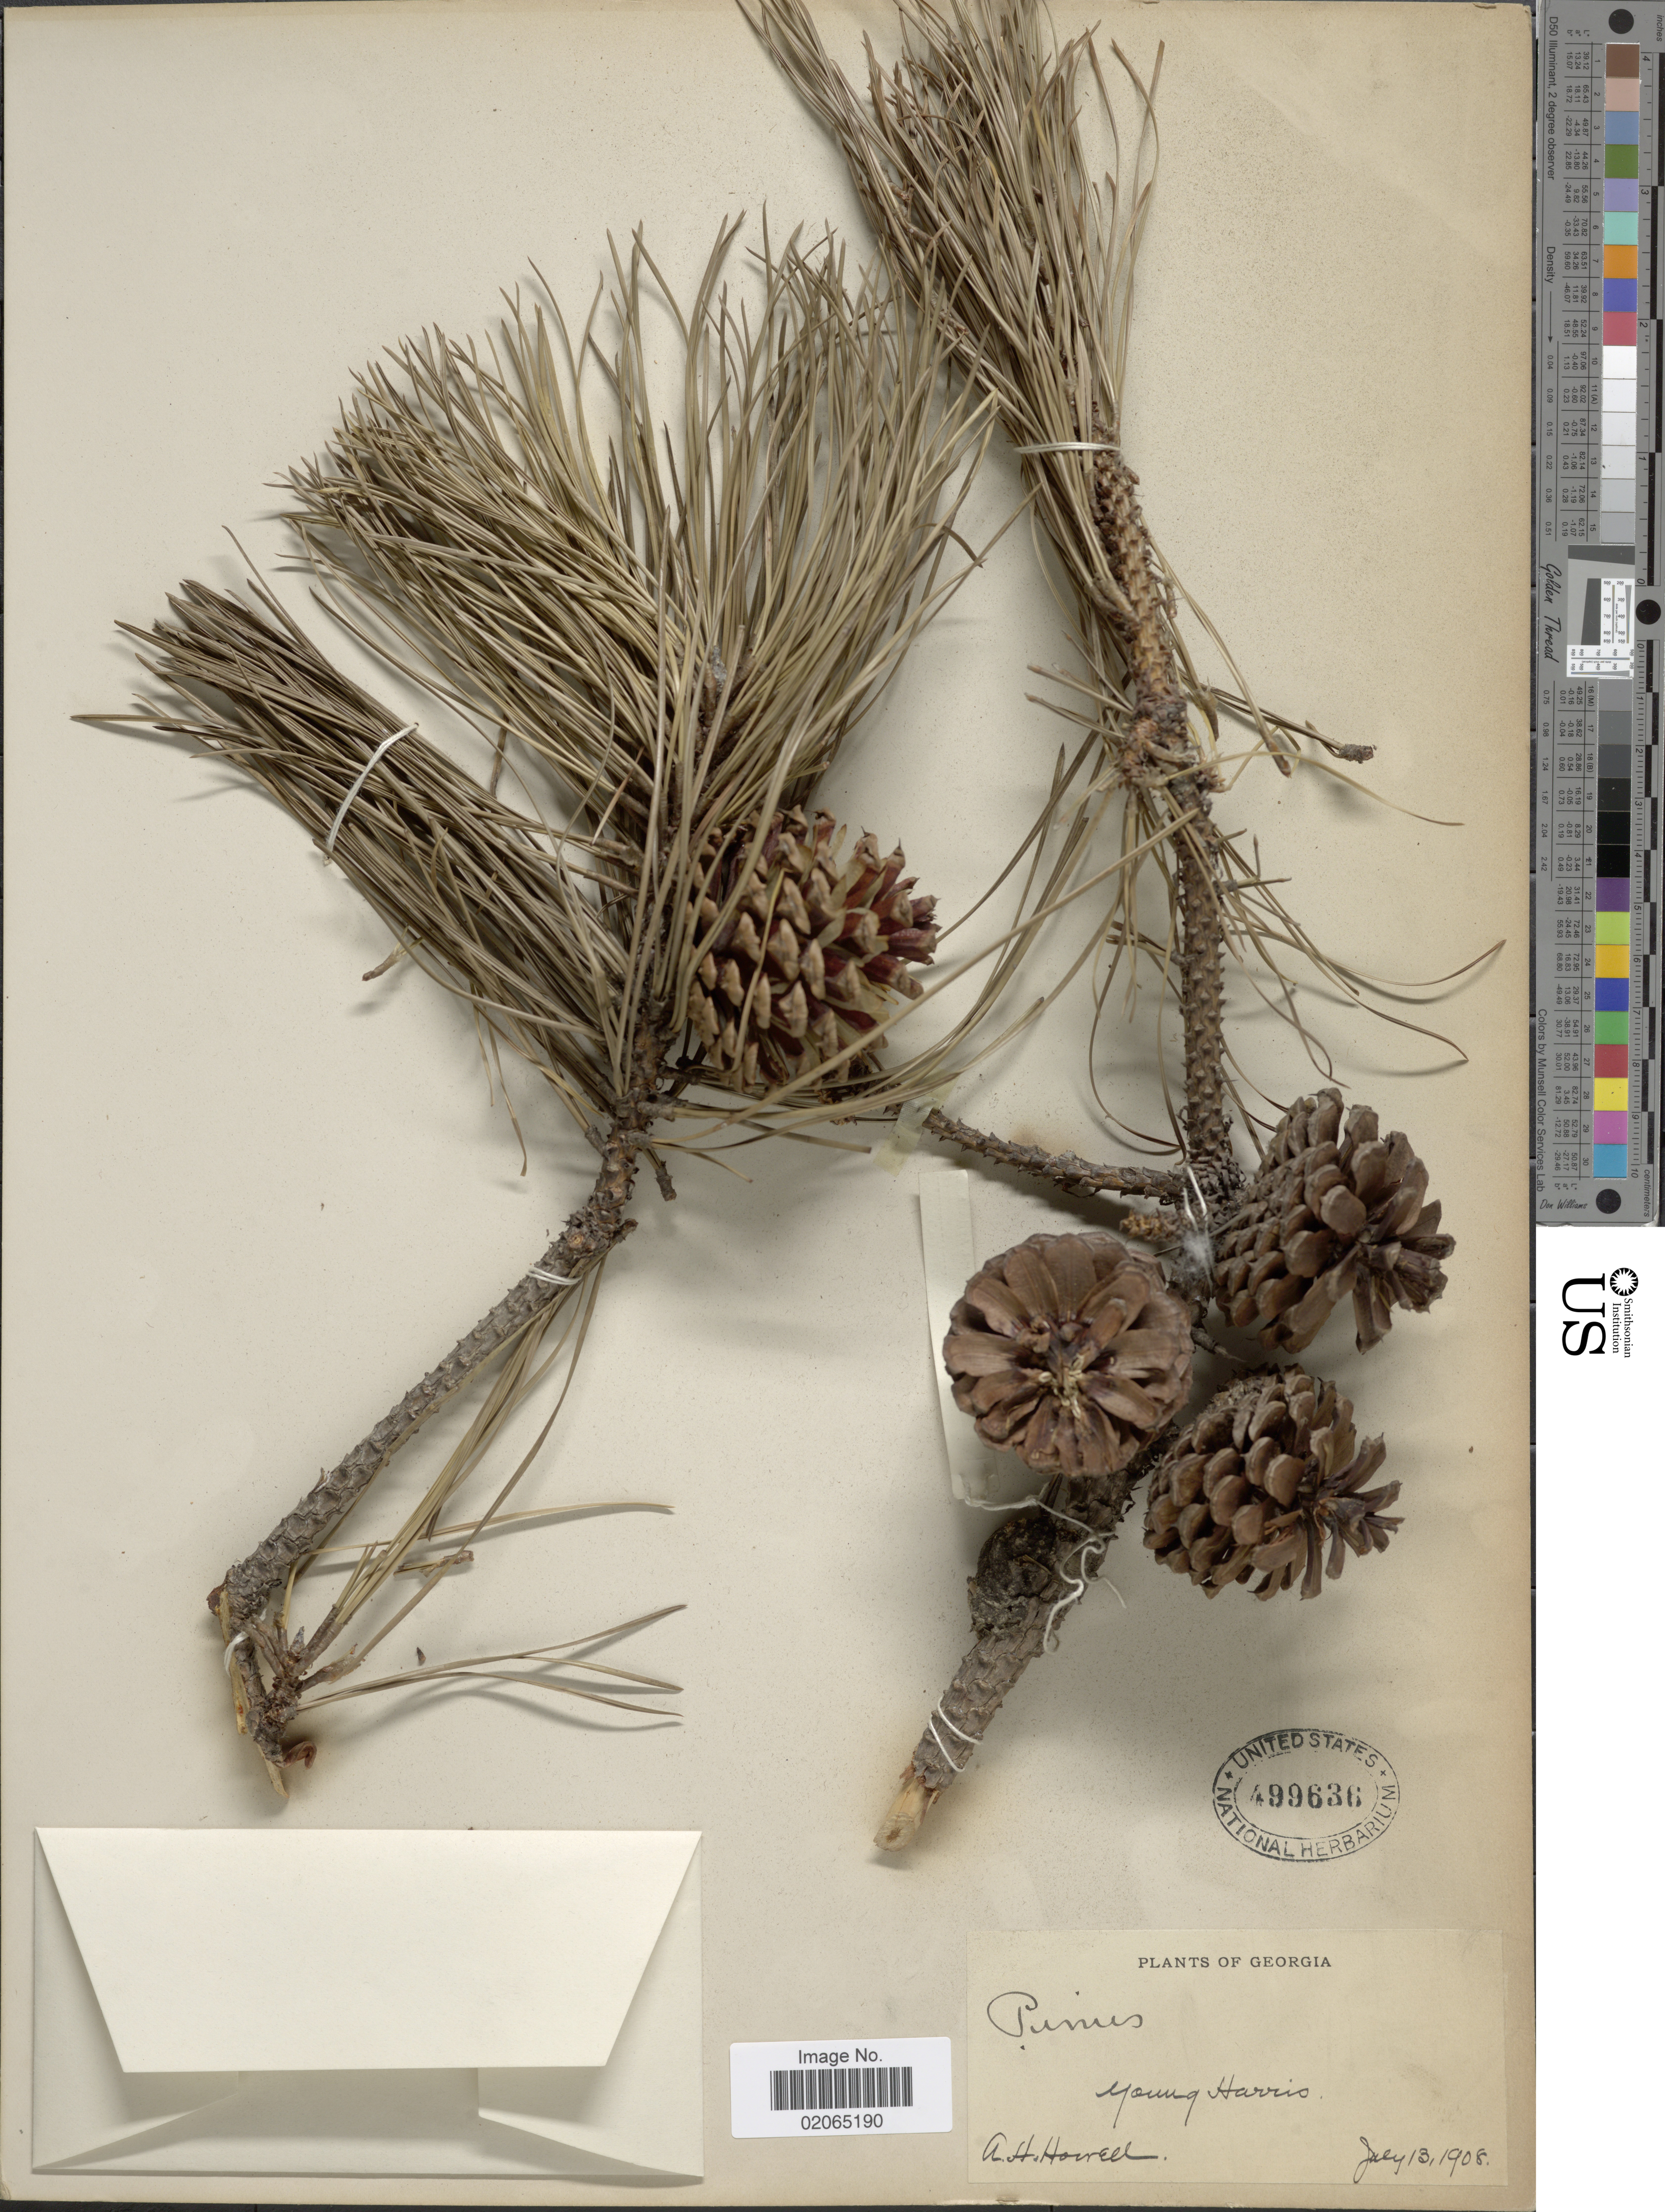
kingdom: Plantae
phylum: Tracheophyta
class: Pinopsida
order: Pinales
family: Pinaceae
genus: Pinus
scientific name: Pinus sp.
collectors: A. Howell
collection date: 1908-07-13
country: United States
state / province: Georgia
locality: Young Harris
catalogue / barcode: US 499636